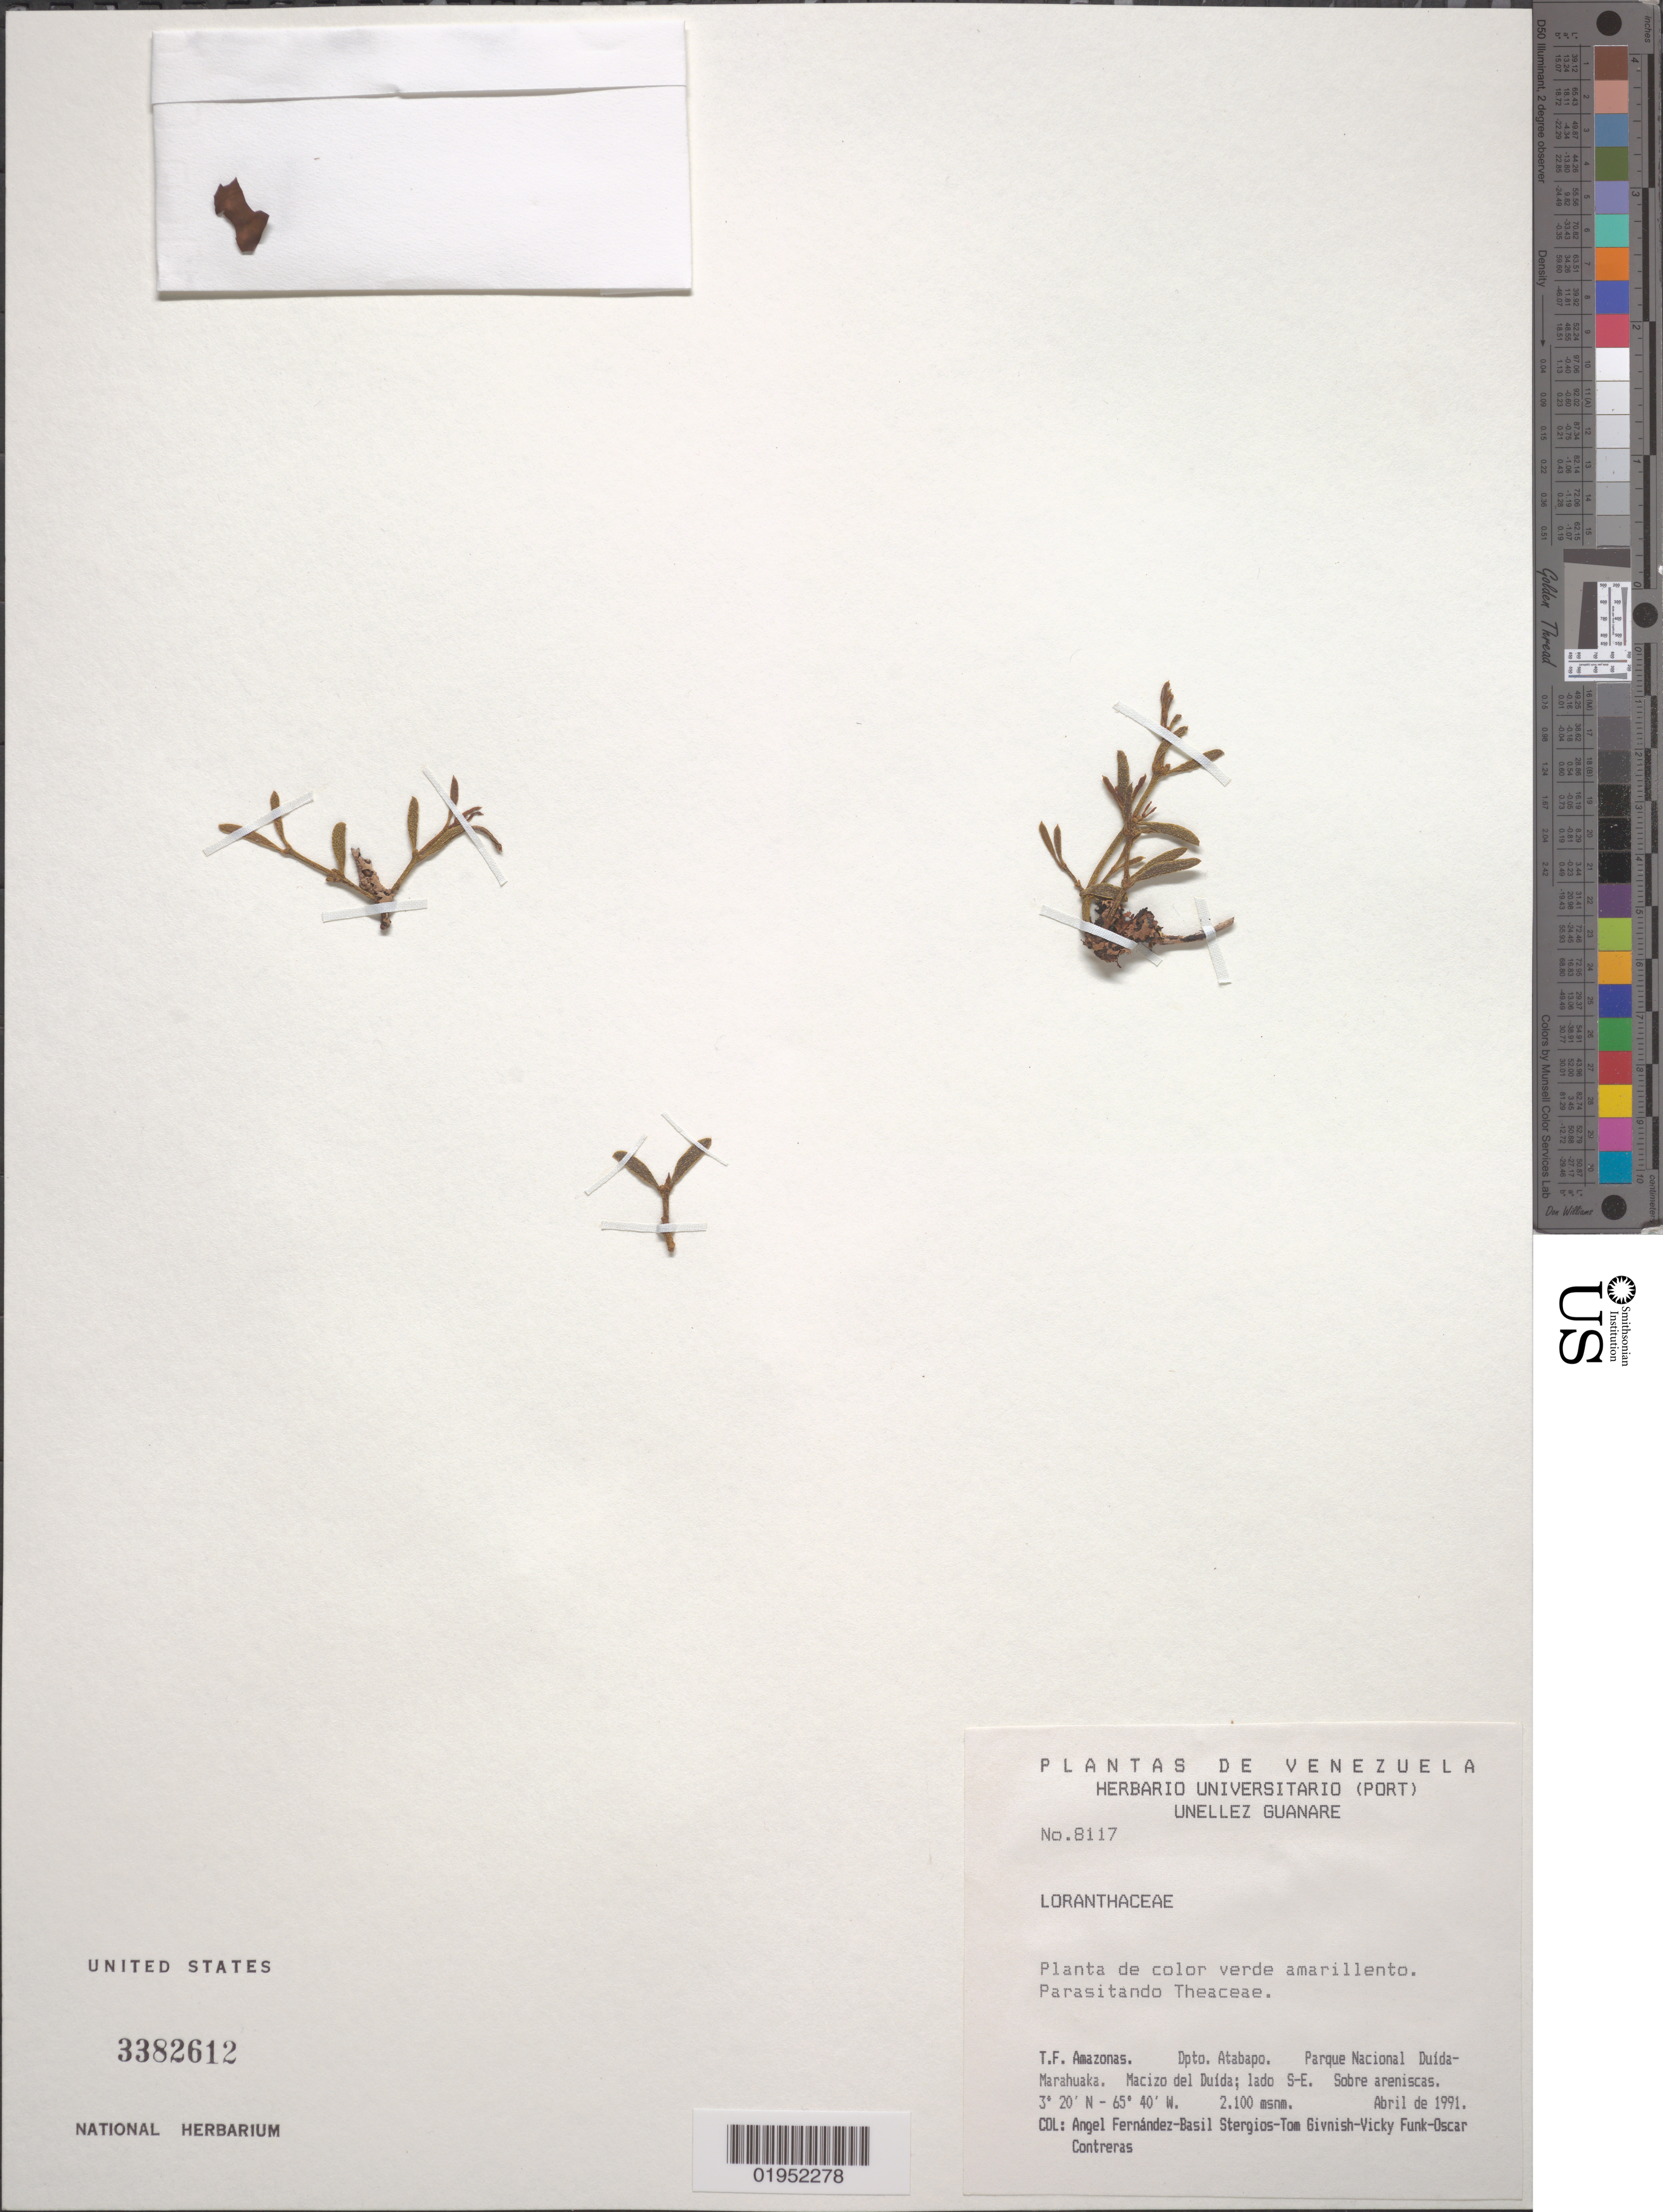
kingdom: Plantae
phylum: Tracheophyta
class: Magnoliopsida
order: Santalales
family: Viscaceae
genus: Dendrophthora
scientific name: Dendrophthora sp.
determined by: Caraballo-Ortiz, Marcos A., (MISS), University of Mississippi (UNITED STATES)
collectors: A. Fernández, B. G. Stergios, T. J. Givnish, V. Funk & O. Contreras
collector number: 8117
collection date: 1991-04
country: Venezuela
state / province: Amazonas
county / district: Atabapo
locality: Parque Nacional Duída-Marahuaka, Macizo del Duída, lado SE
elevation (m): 2100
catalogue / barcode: US 3382612